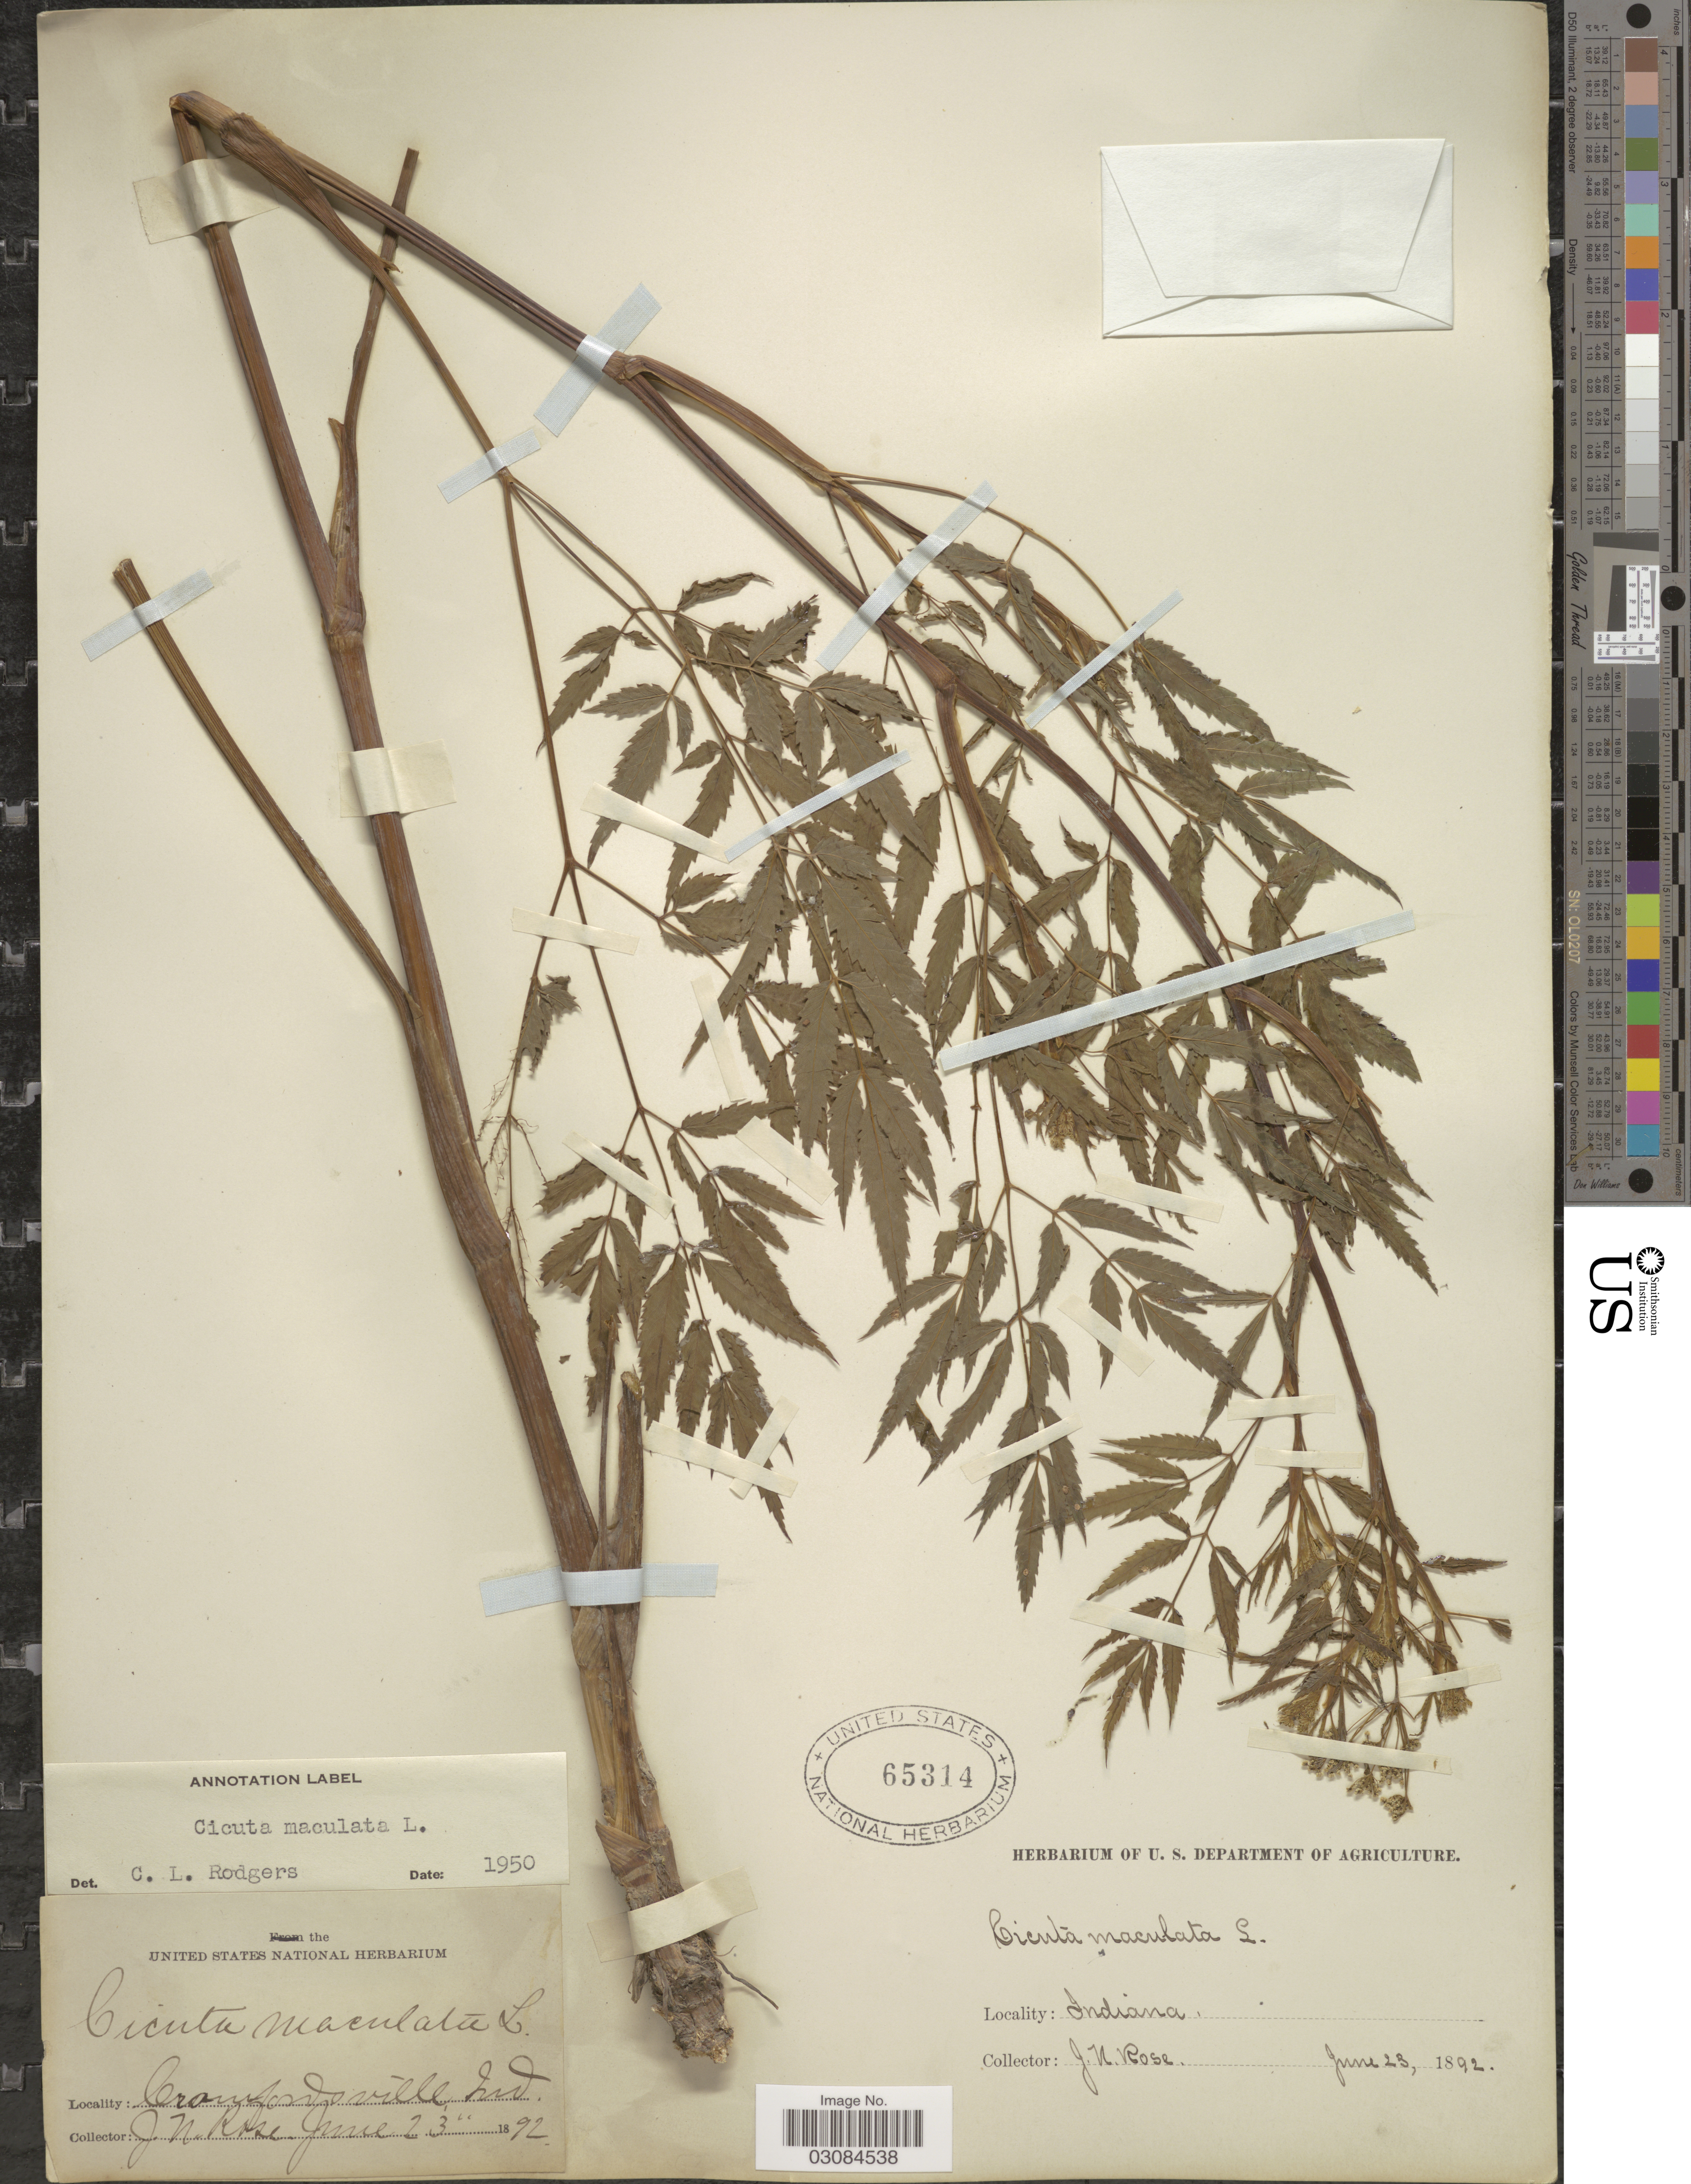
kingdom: Plantae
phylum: Tracheophyta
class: Magnoliopsida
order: Apiales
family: Apiaceae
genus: Cicuta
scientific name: Cicuta maculata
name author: L.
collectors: J. N. Rose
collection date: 1892-06-23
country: United States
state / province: Indiana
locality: Crawfordsville.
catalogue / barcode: US 65314